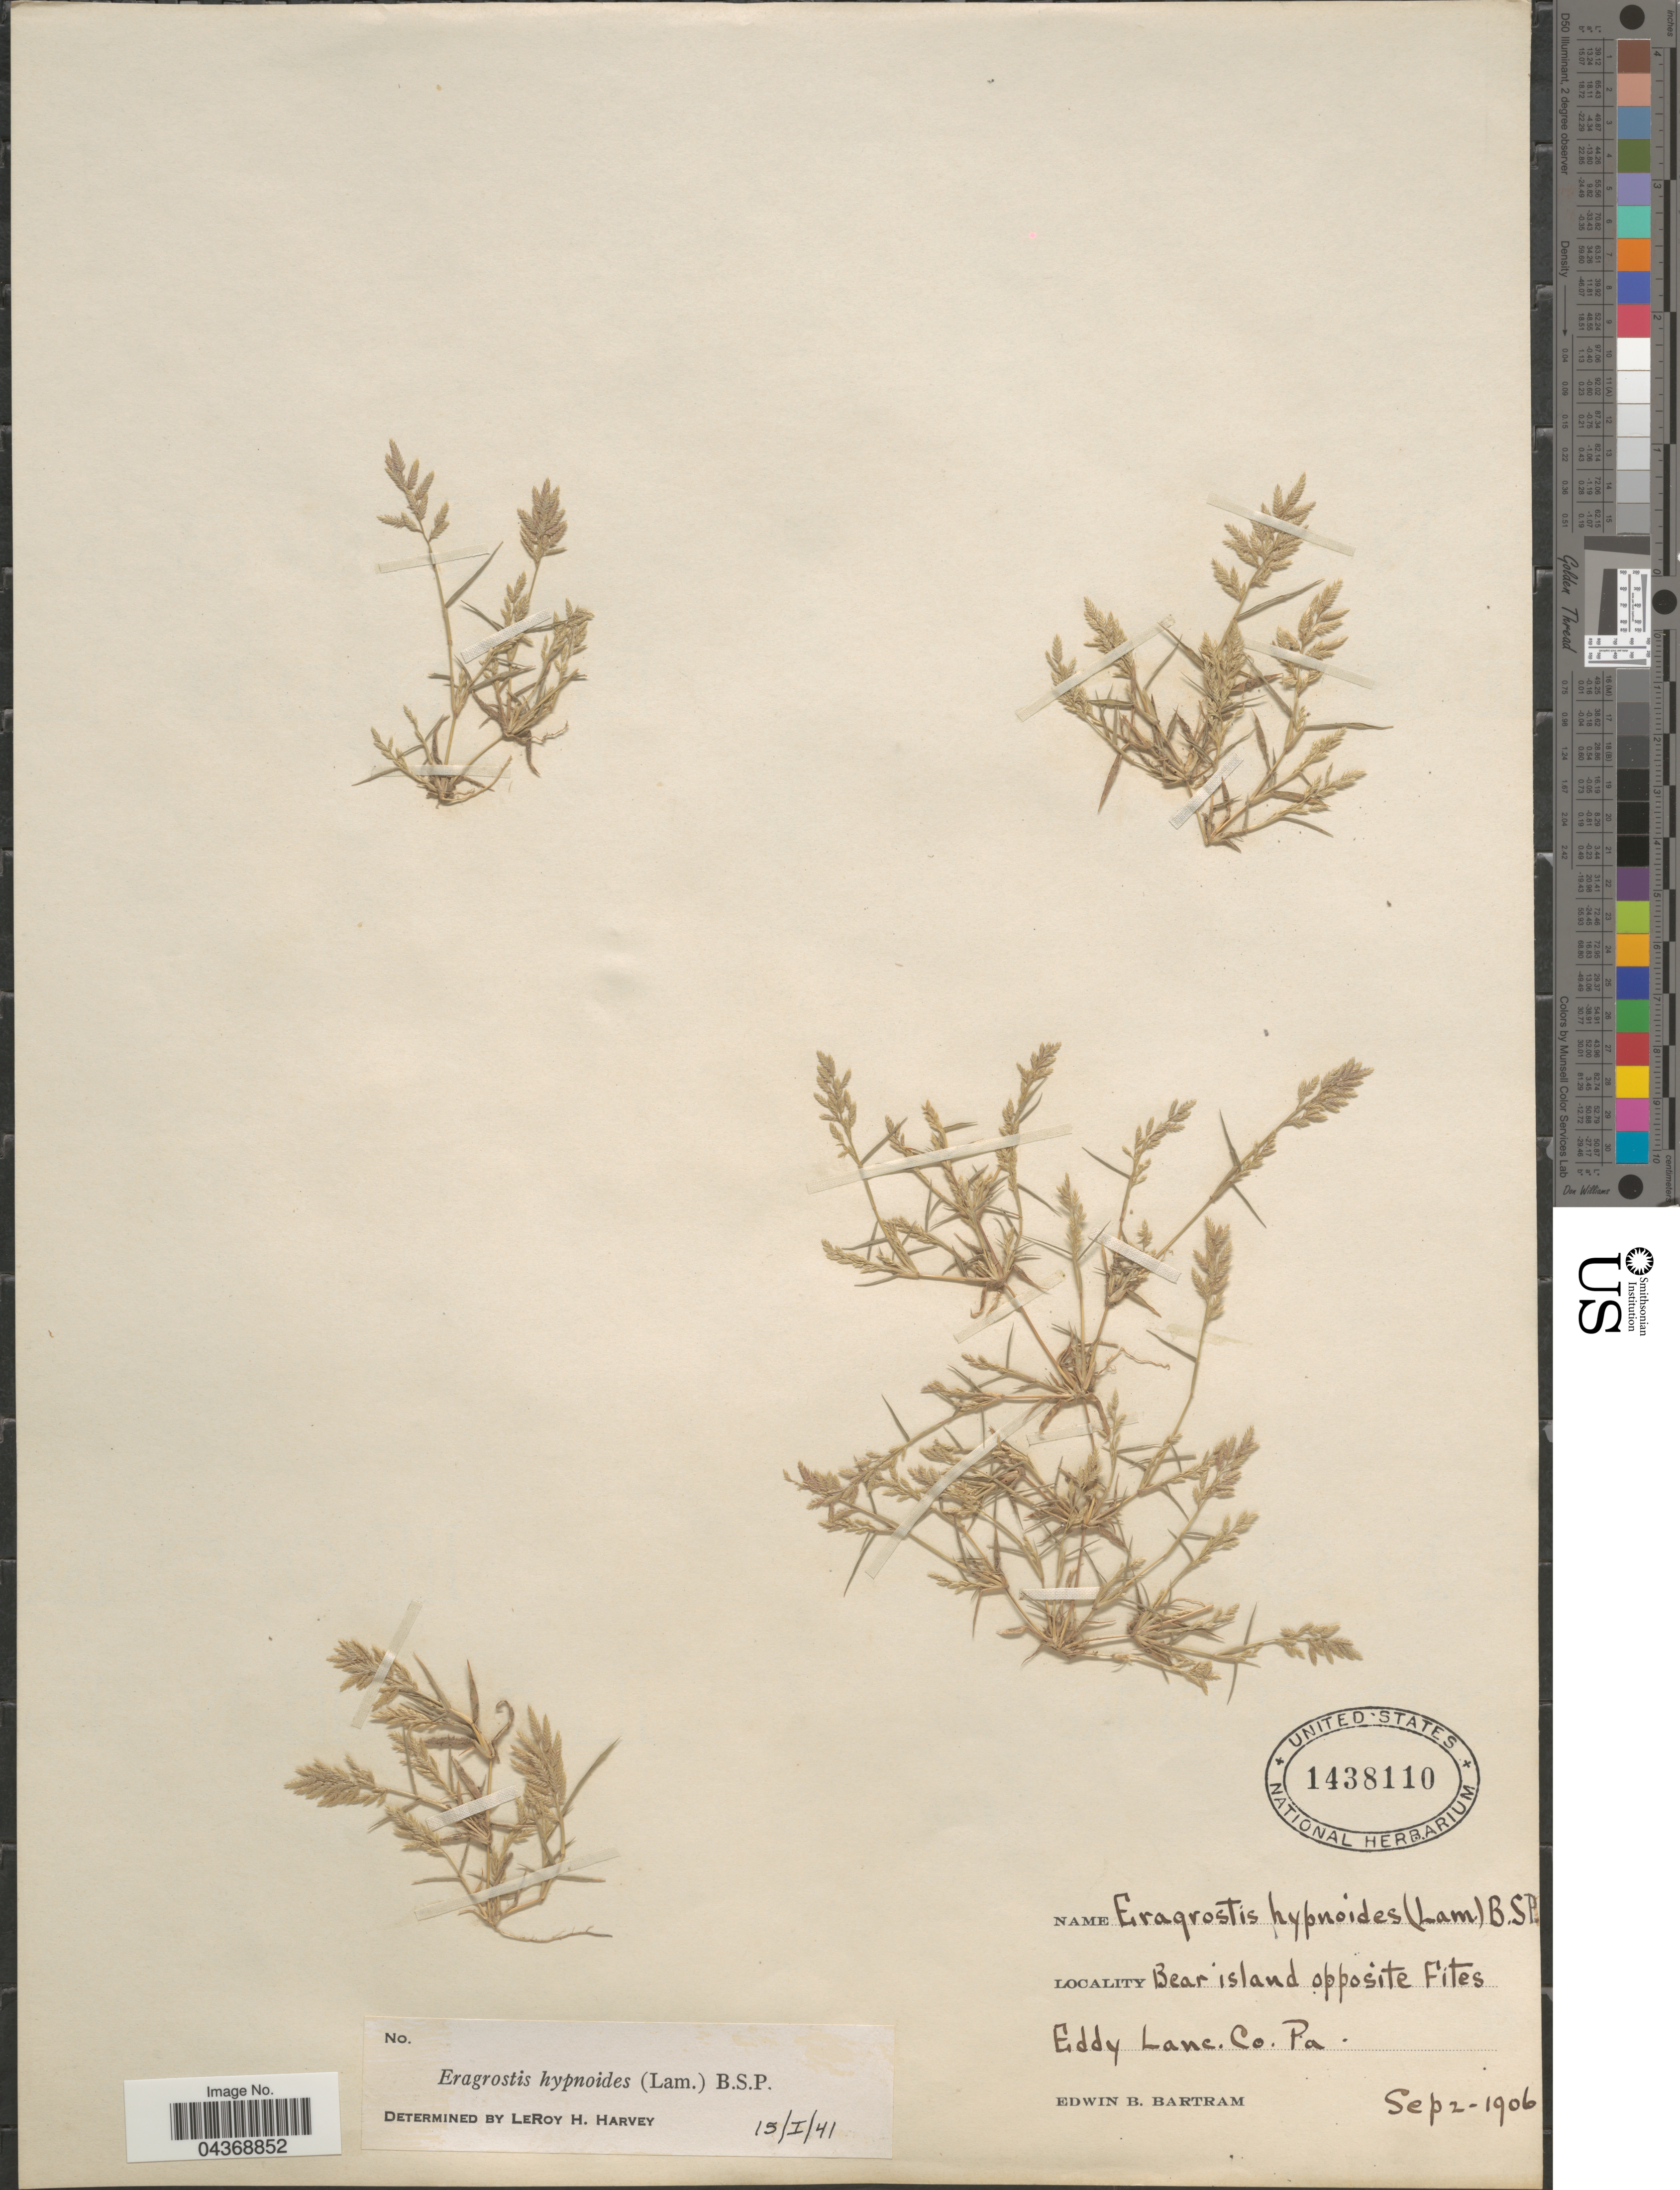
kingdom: Plantae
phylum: Tracheophyta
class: Liliopsida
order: Poales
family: Poaceae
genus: Eragrostis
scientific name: Eragrostis hypnoides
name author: (Lam.) Britton, Stearns & Poggenb.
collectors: E. B. Bartram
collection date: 1906-09-02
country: United States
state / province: Pennsylvania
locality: Bear island opposite Fites Eddy Lanc. Co.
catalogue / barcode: US 1438110